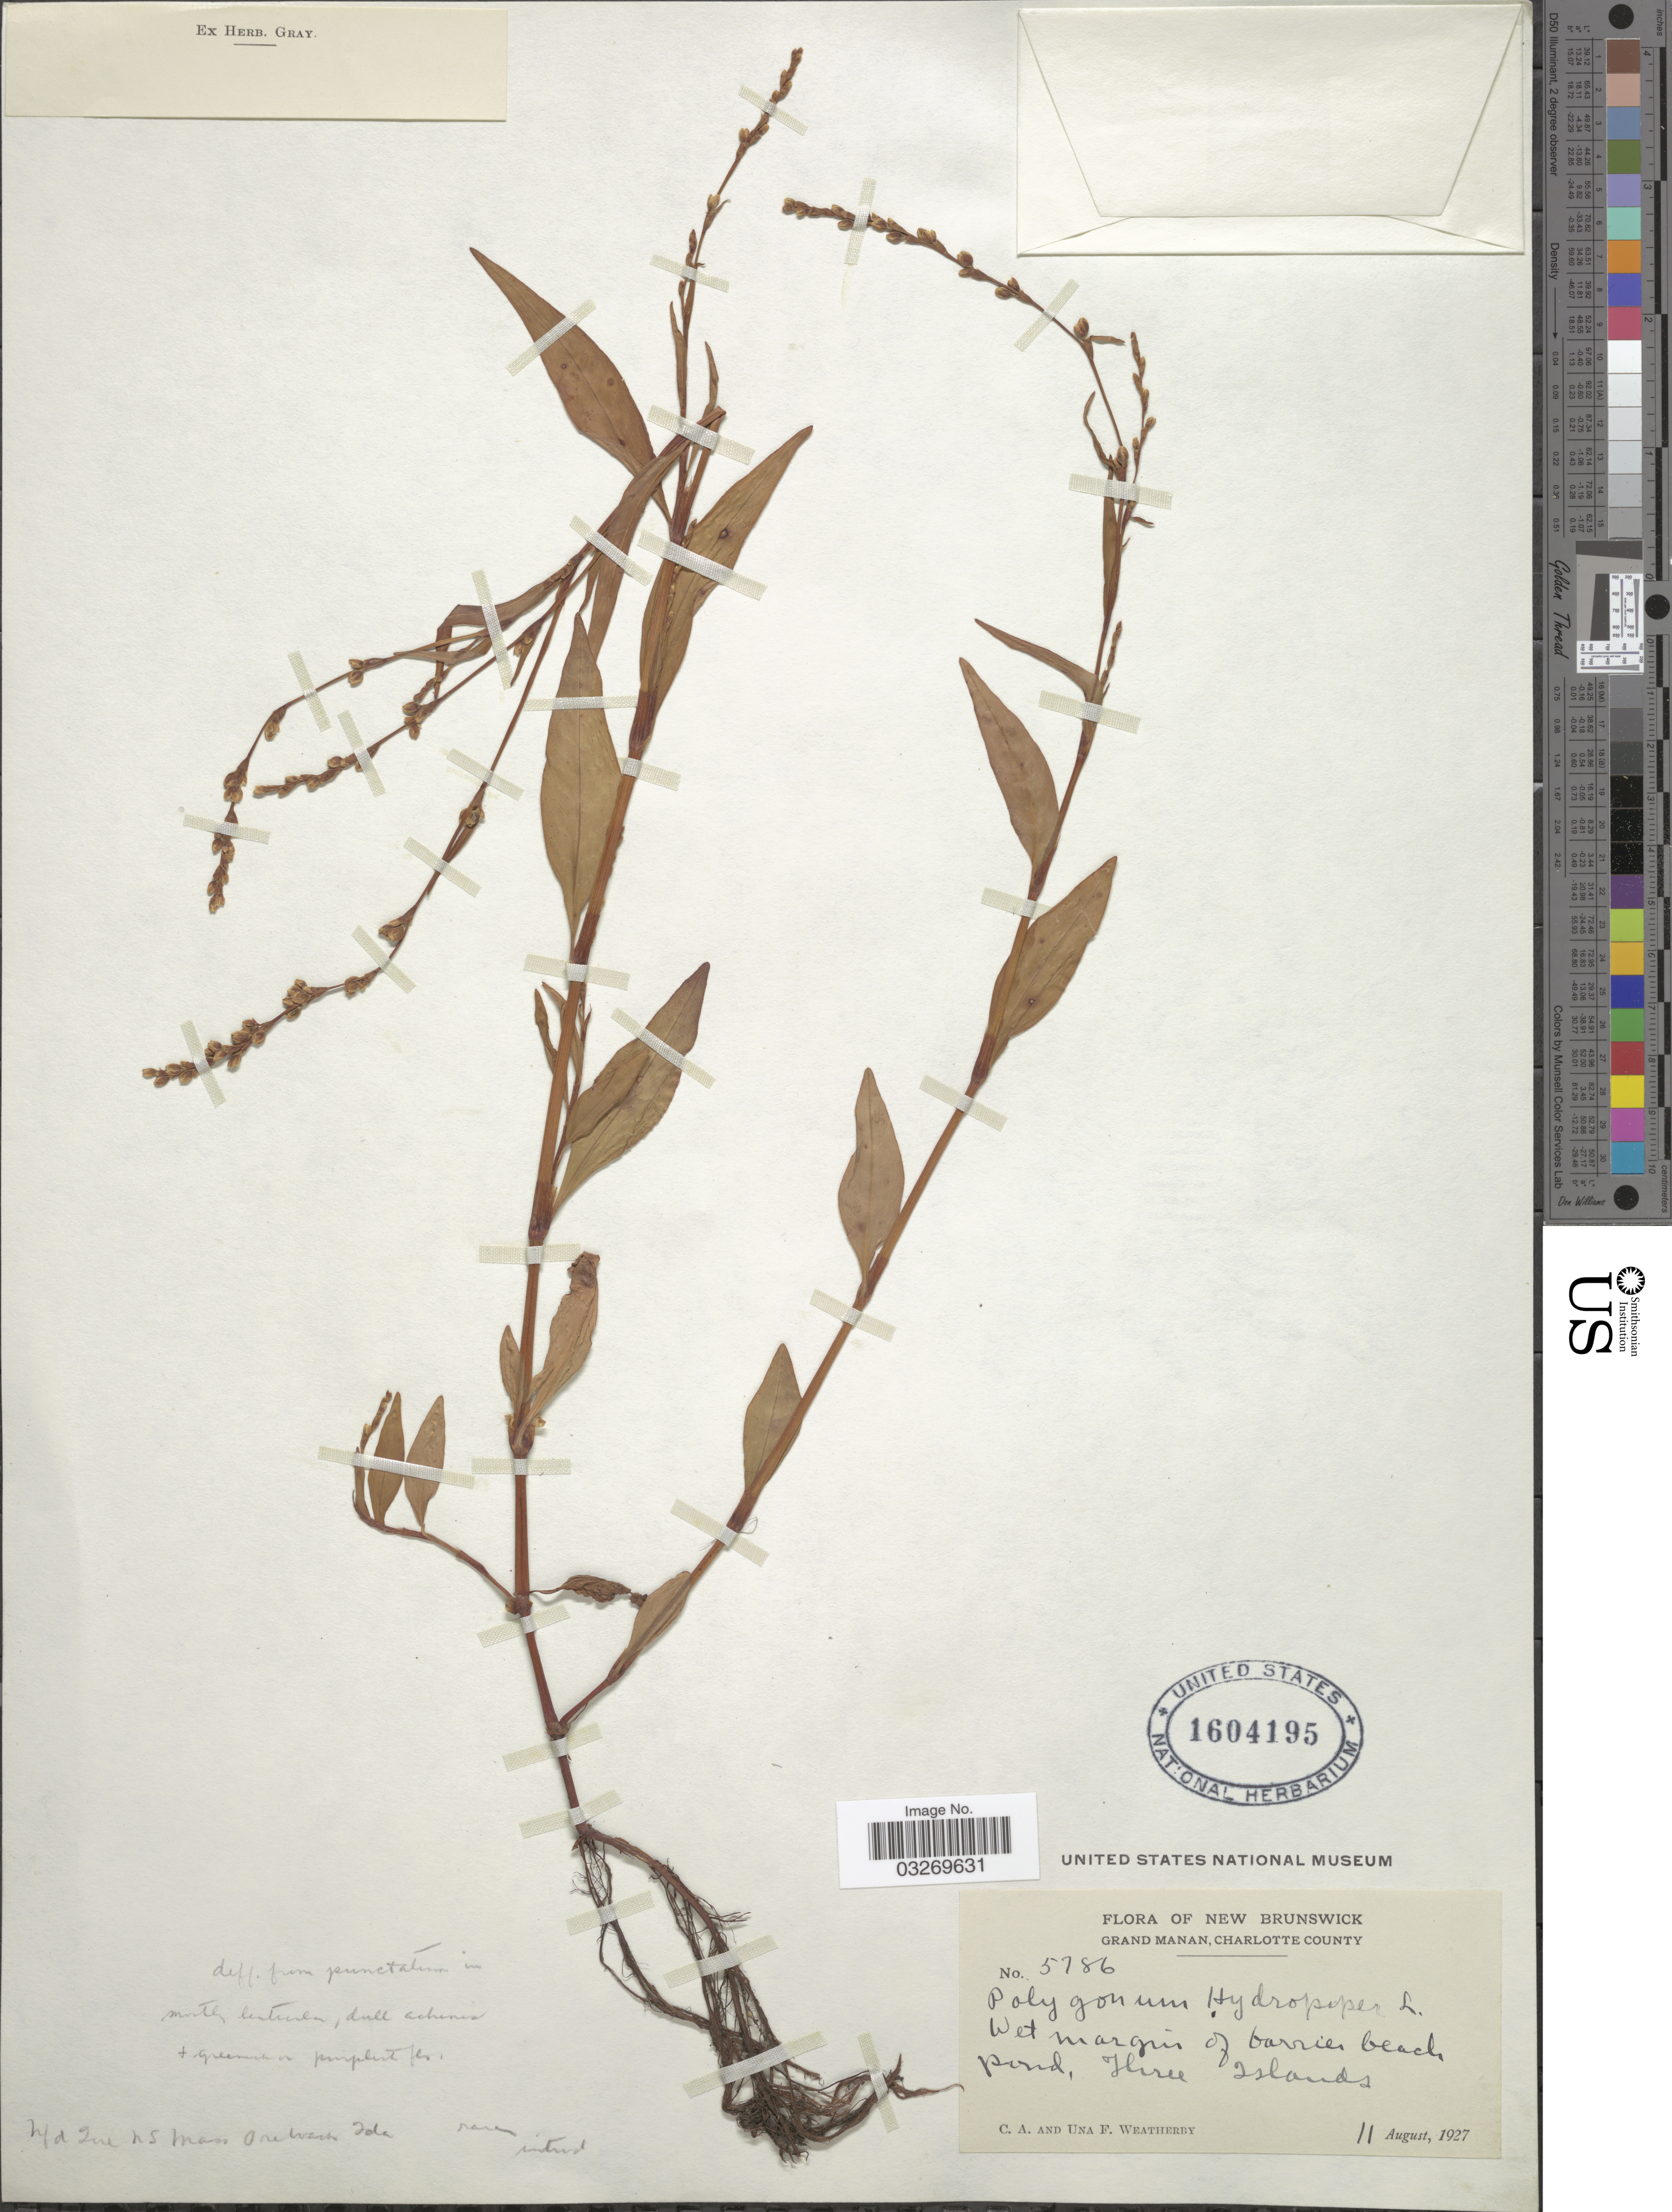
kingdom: Plantae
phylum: Tracheophyta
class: Magnoliopsida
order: Caryophyllales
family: Polygonaceae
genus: Persicaria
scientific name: Persicaria hydropiper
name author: (L.) Delarbre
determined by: Atha, D. E.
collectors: C. A. Weatherby & U. Weatherby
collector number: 5786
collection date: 1927-08-11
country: Canada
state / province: New Brunswick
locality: Grand Manan, Charlotte County, Wet margin of barrier beach pond, Three Islands.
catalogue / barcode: US 1604195